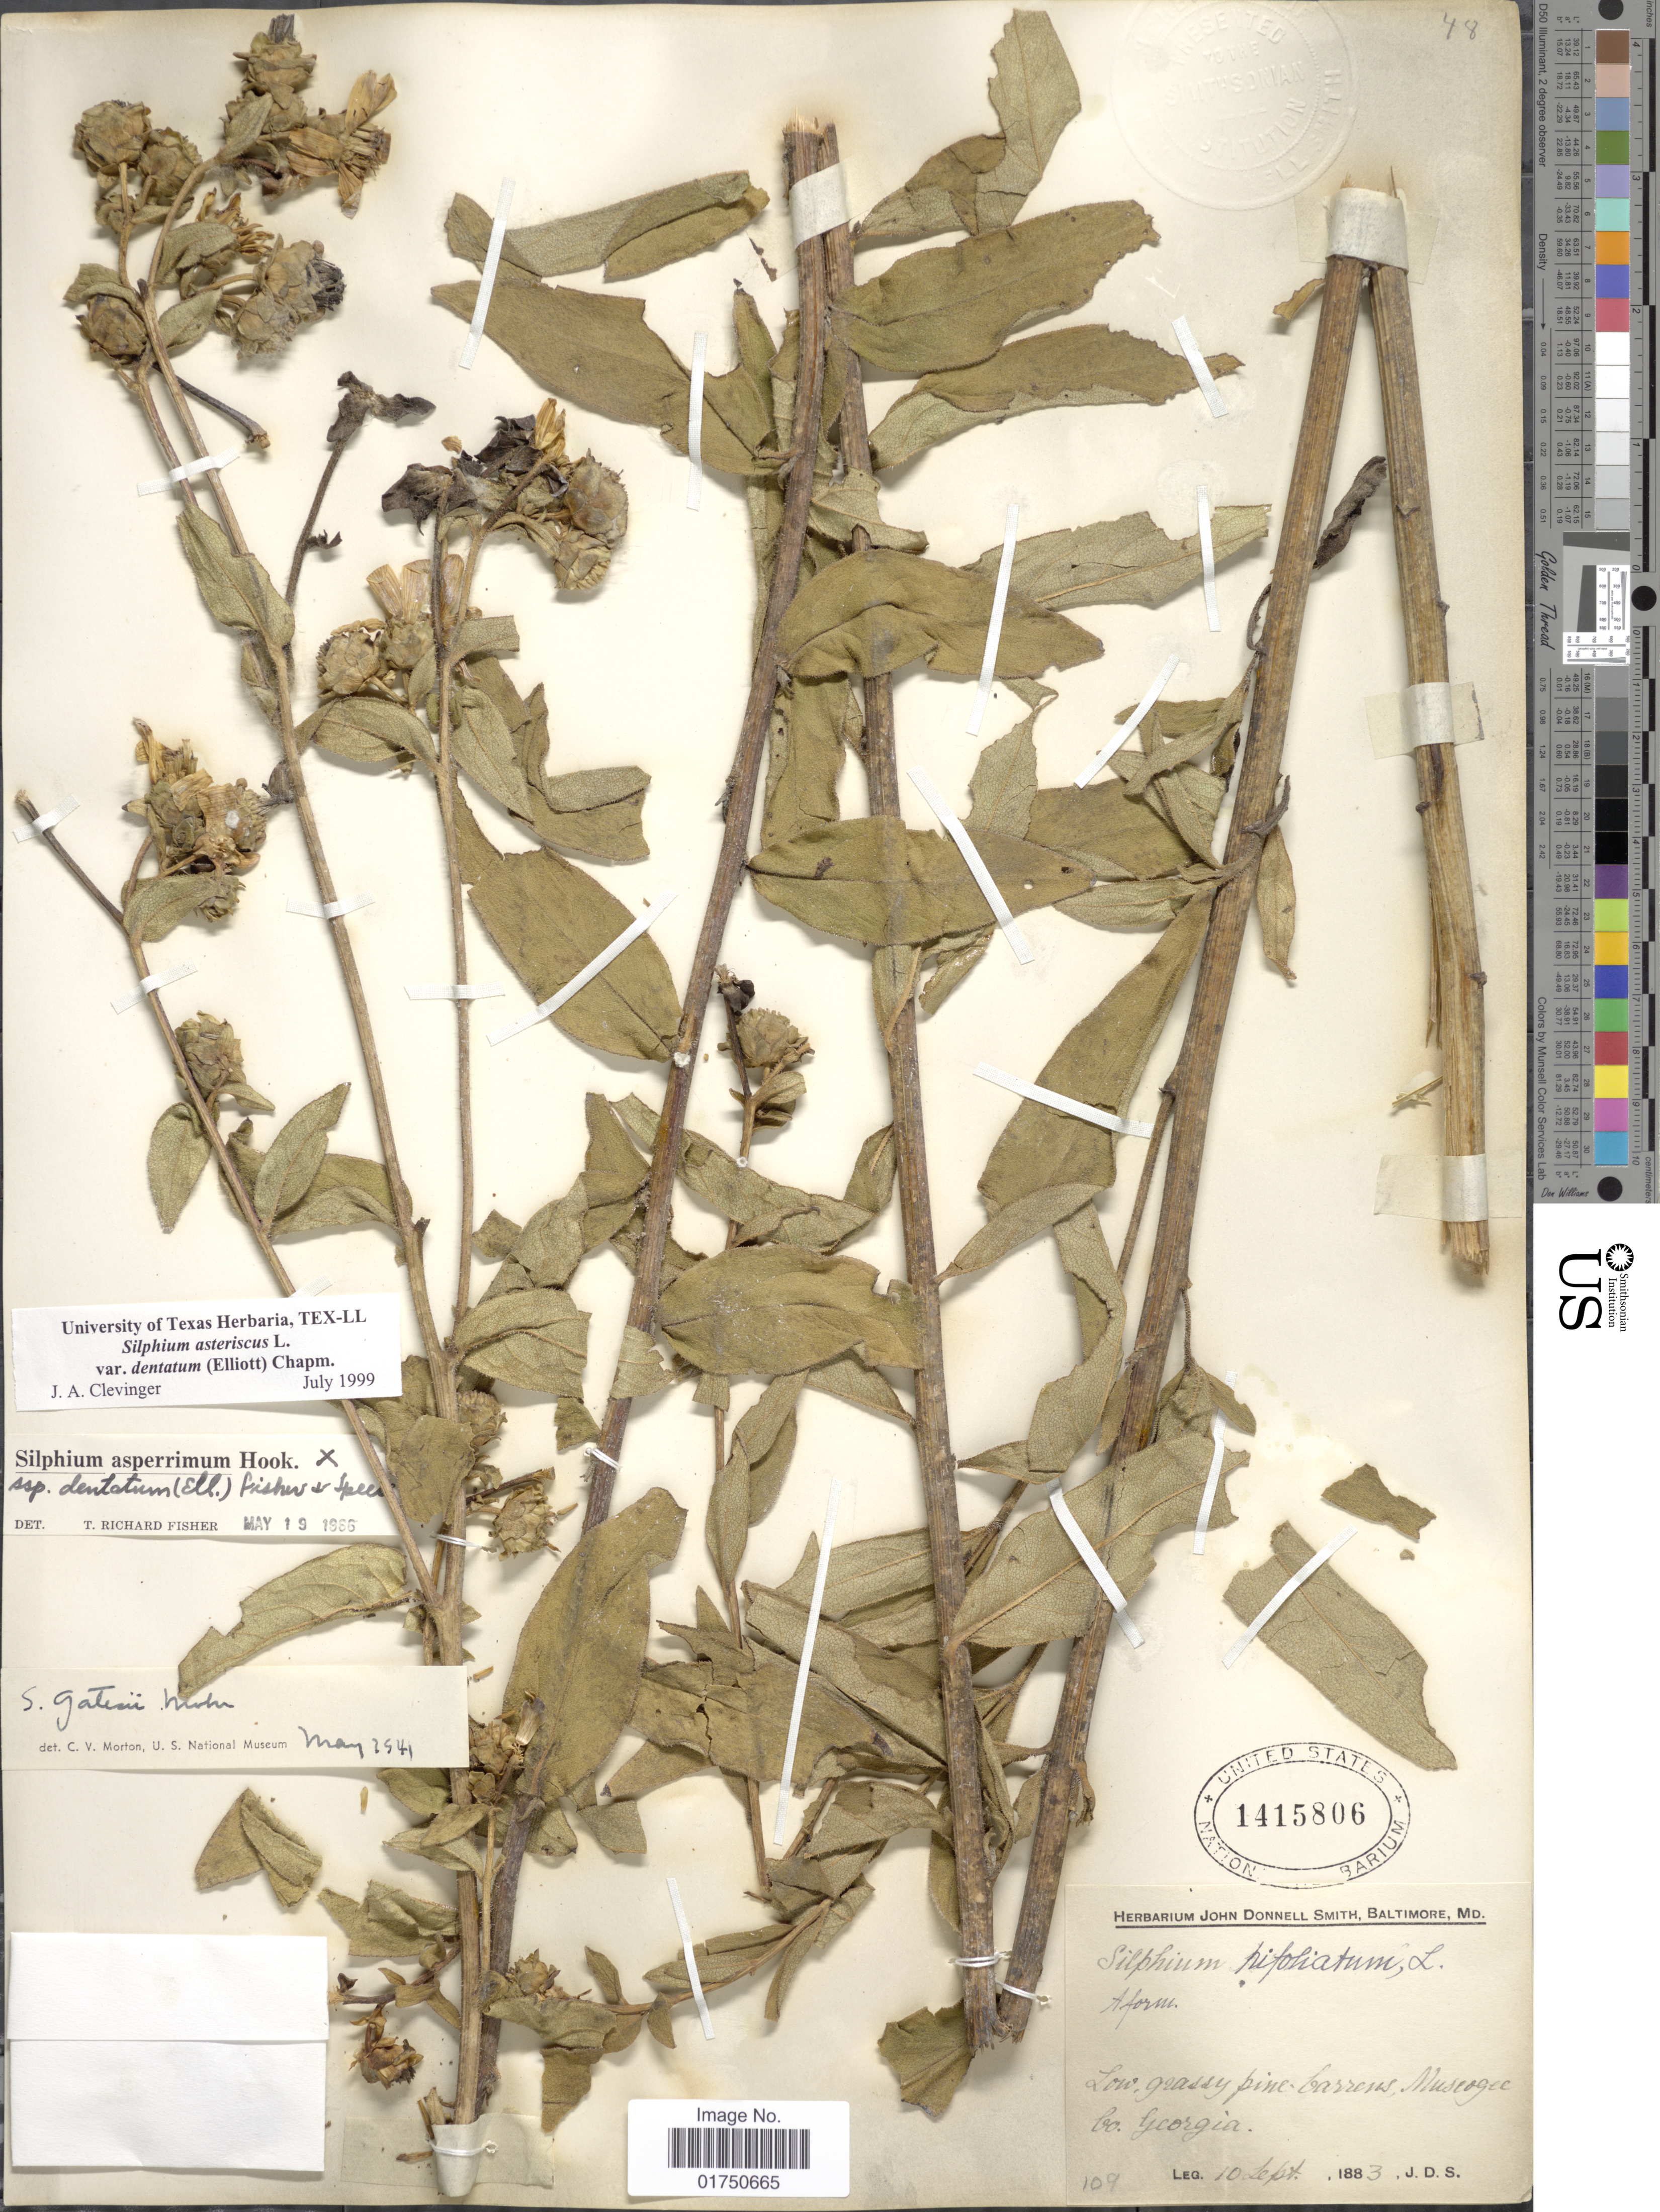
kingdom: Plantae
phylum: Tracheophyta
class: Magnoliopsida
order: Asterales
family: Asteraceae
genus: Silphium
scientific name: Silphium asteriscus var. dentatum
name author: (Elliott) Chapm.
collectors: J. Donnell Smith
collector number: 109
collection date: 1883-09-10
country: United States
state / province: Georgia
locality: Low, grassy pine-barrens, Muscogee Co. Georgia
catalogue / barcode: US 1415806